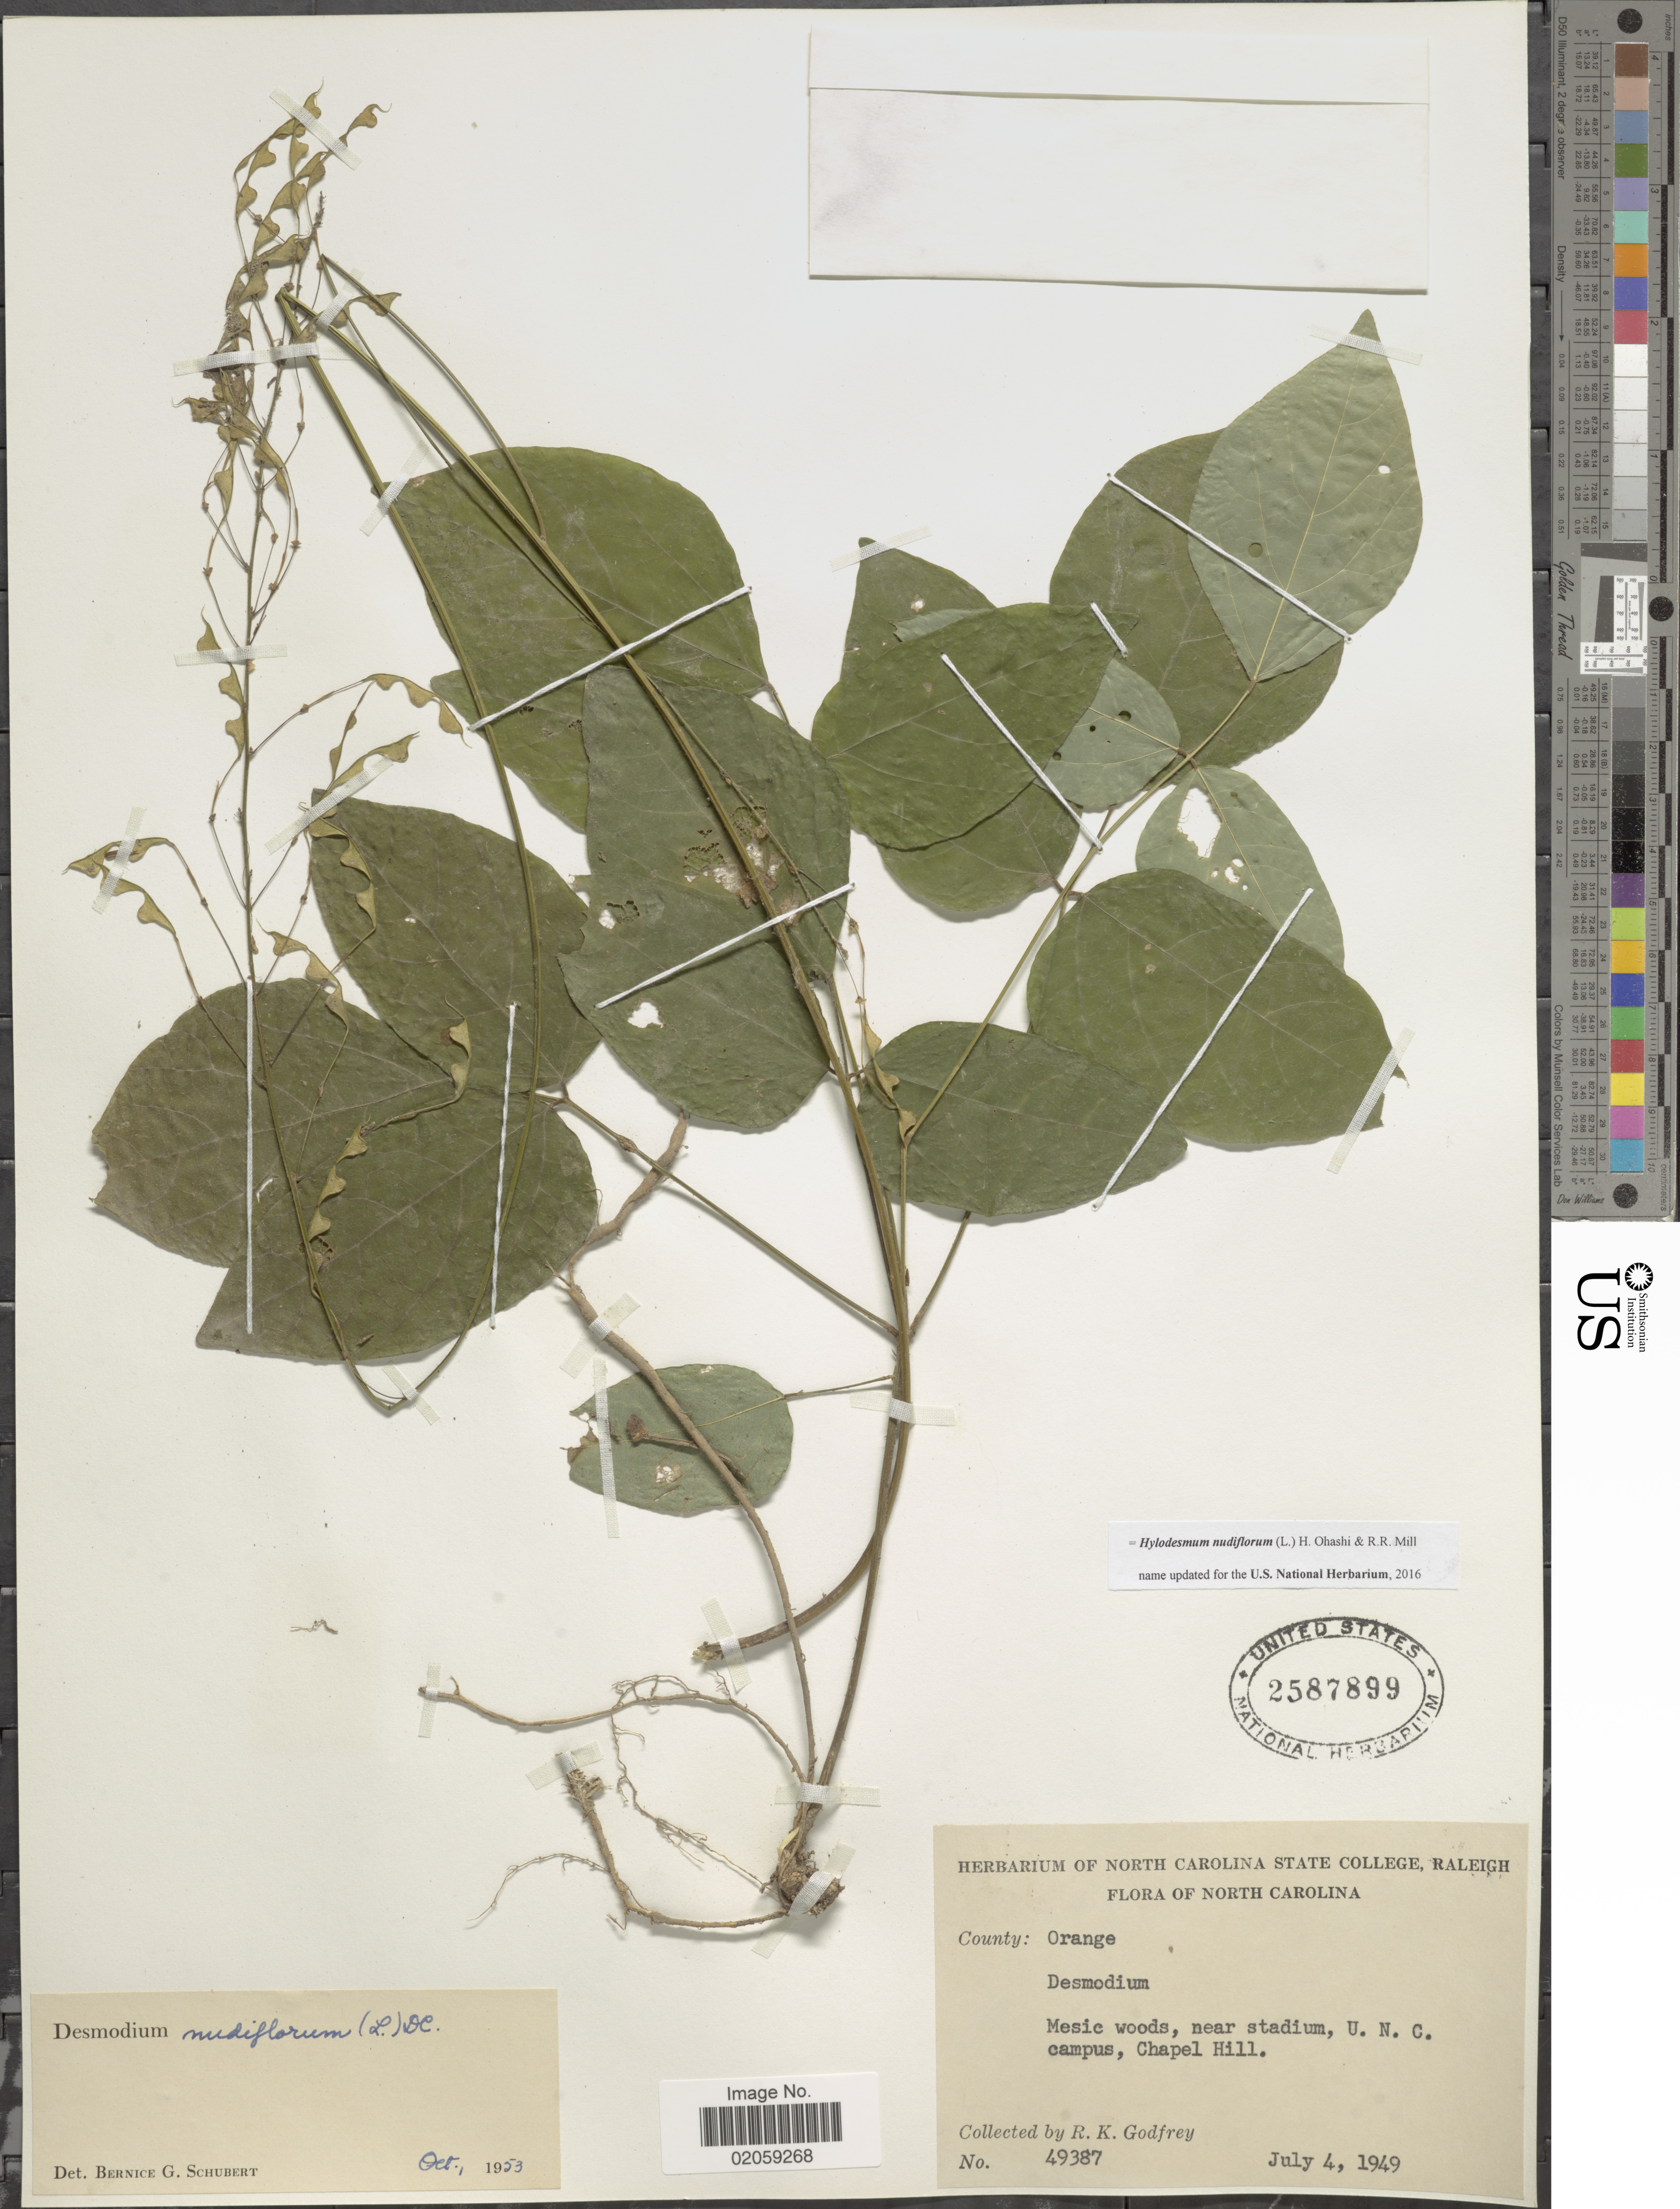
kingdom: Plantae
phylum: Tracheophyta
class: Magnoliopsida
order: Fabales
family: Fabaceae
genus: Hylodesmum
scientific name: Hylodesmum nudiflorum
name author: (L.) H. Ohashi & R.R. Mill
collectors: R. K. Godfrey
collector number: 49387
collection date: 1949-07-04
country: United States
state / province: North Carolina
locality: County Orange, Mesic woods, near stadium, U.N.C. campus, Chapel Hill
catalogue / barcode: US 2587899